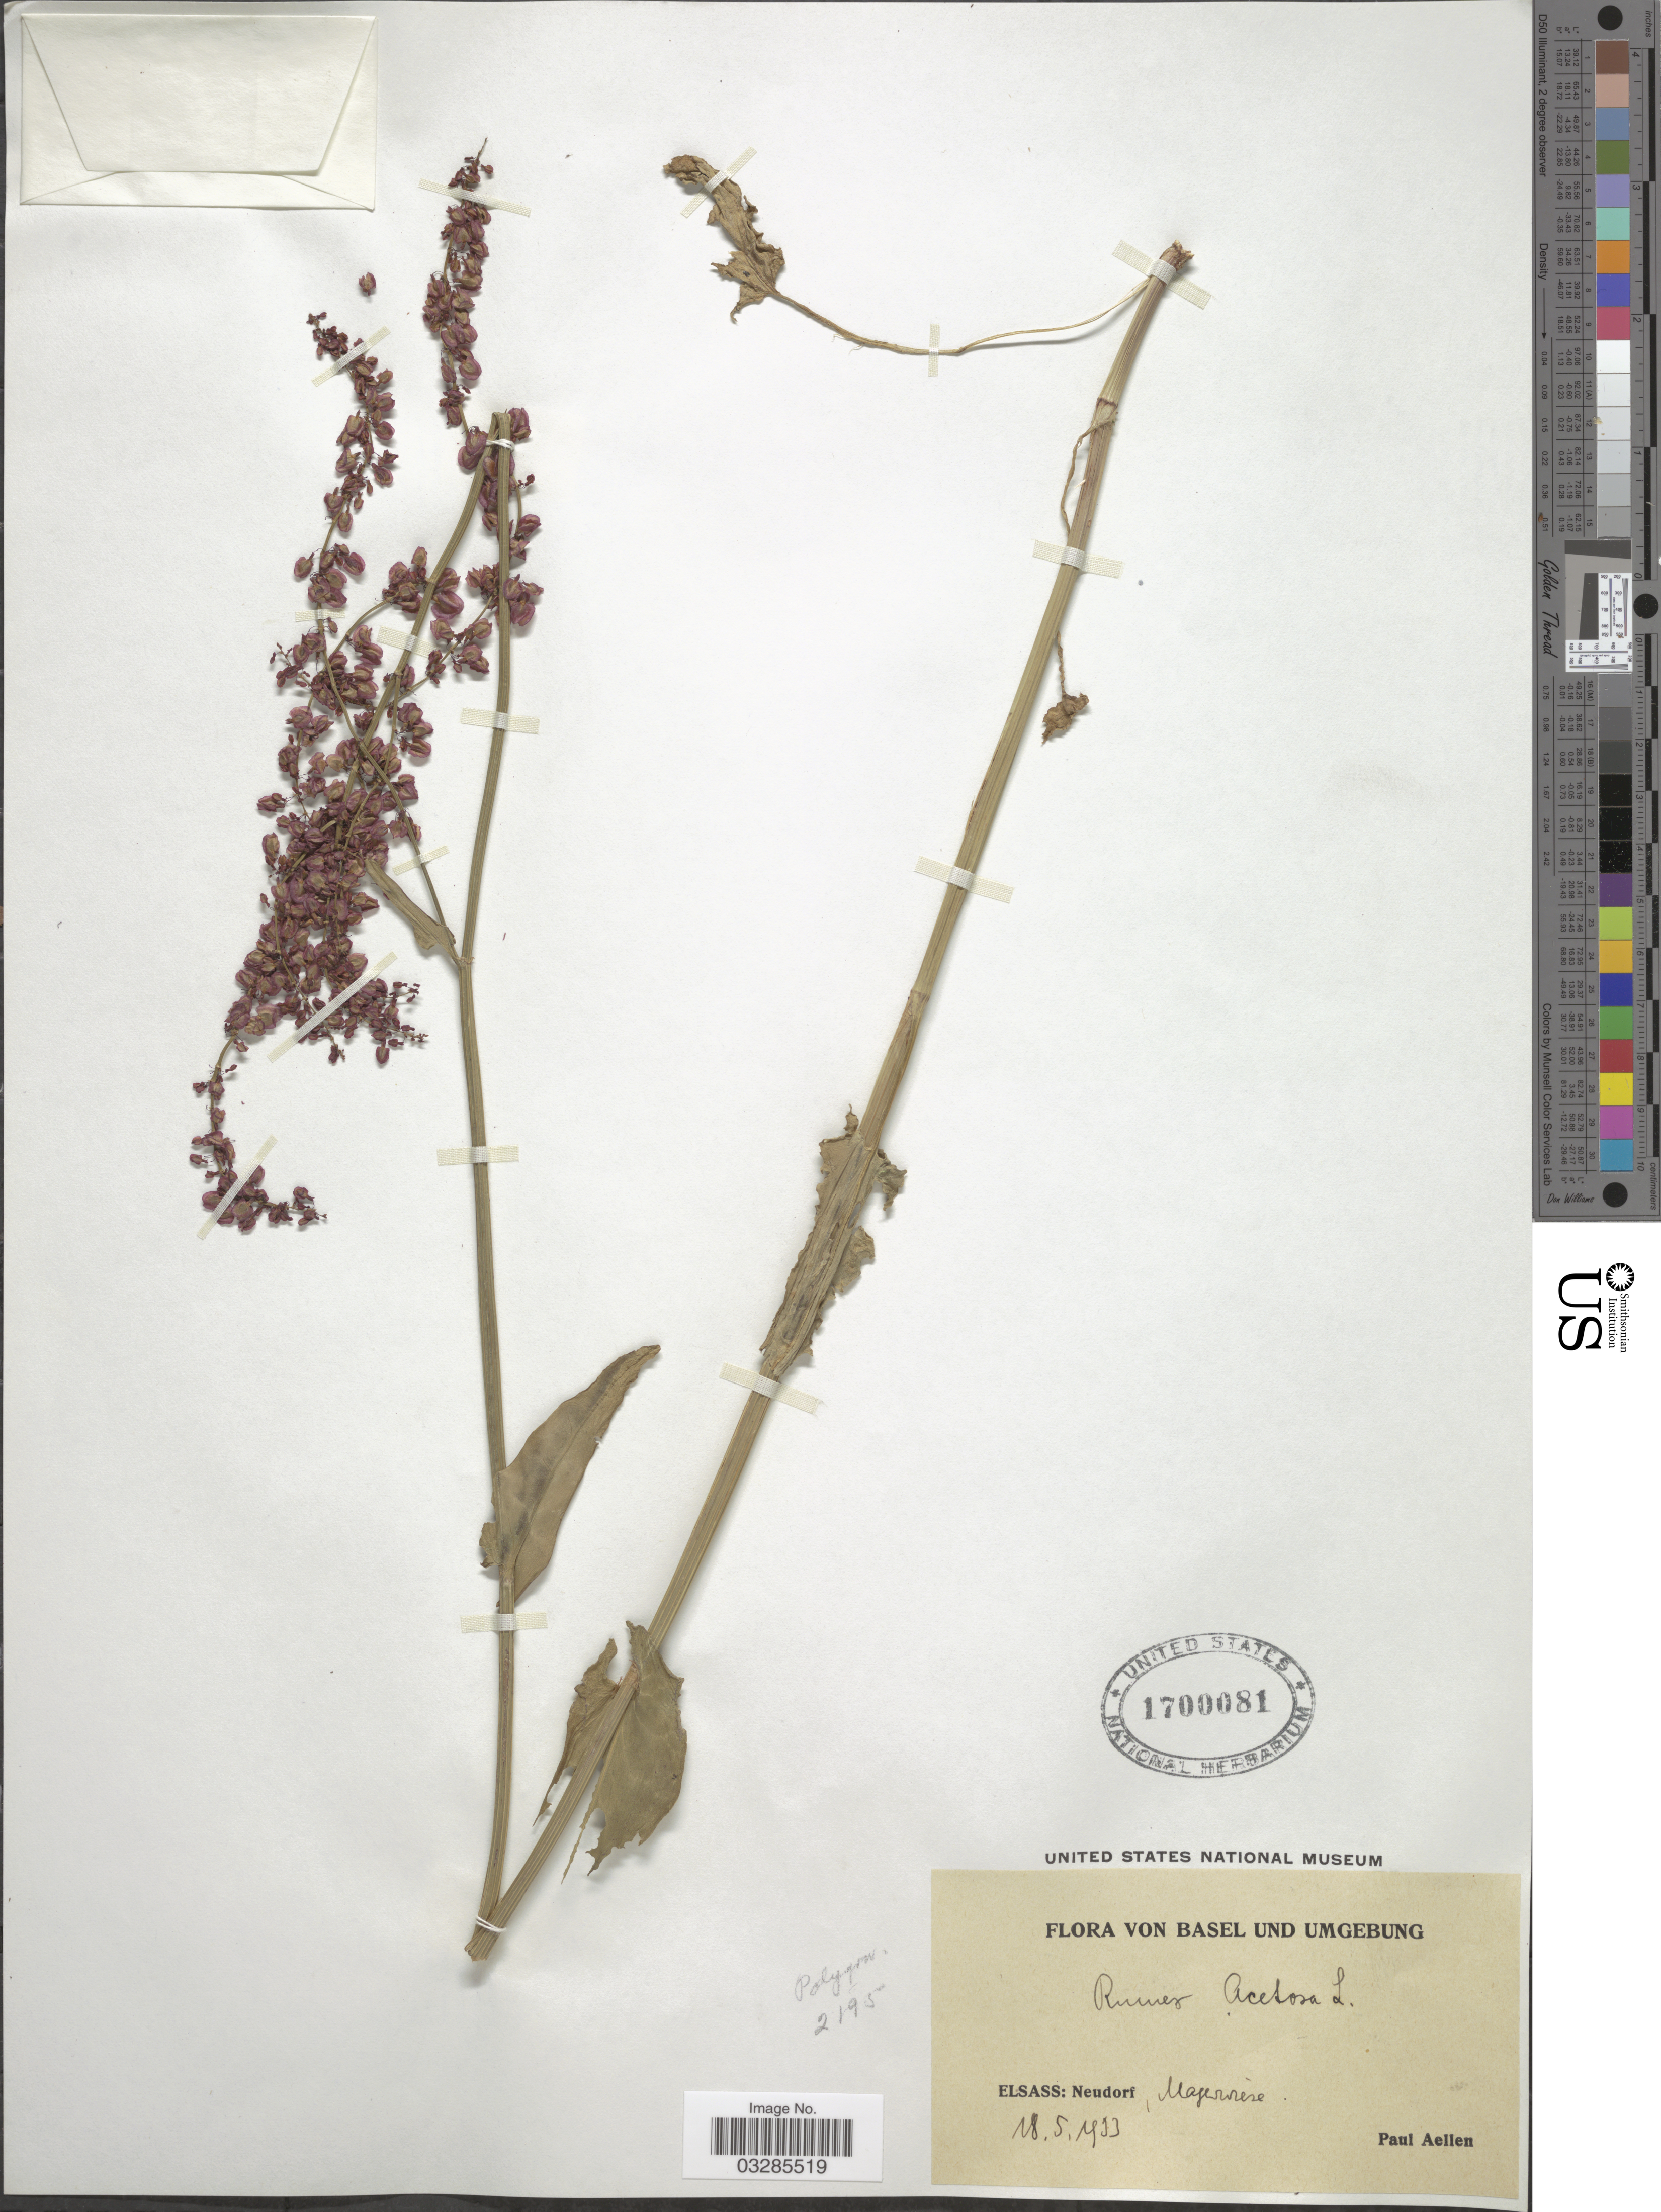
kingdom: Plantae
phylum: Tracheophyta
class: Magnoliopsida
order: Caryophyllales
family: Polygonaceae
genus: Rumex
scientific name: Rumex acetosa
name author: L.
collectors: P. Aellen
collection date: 1933-05-18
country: France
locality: Basel und umgebung. Elsass: Neudorf, Mageswiese [interpreted].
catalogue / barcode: US 1700081